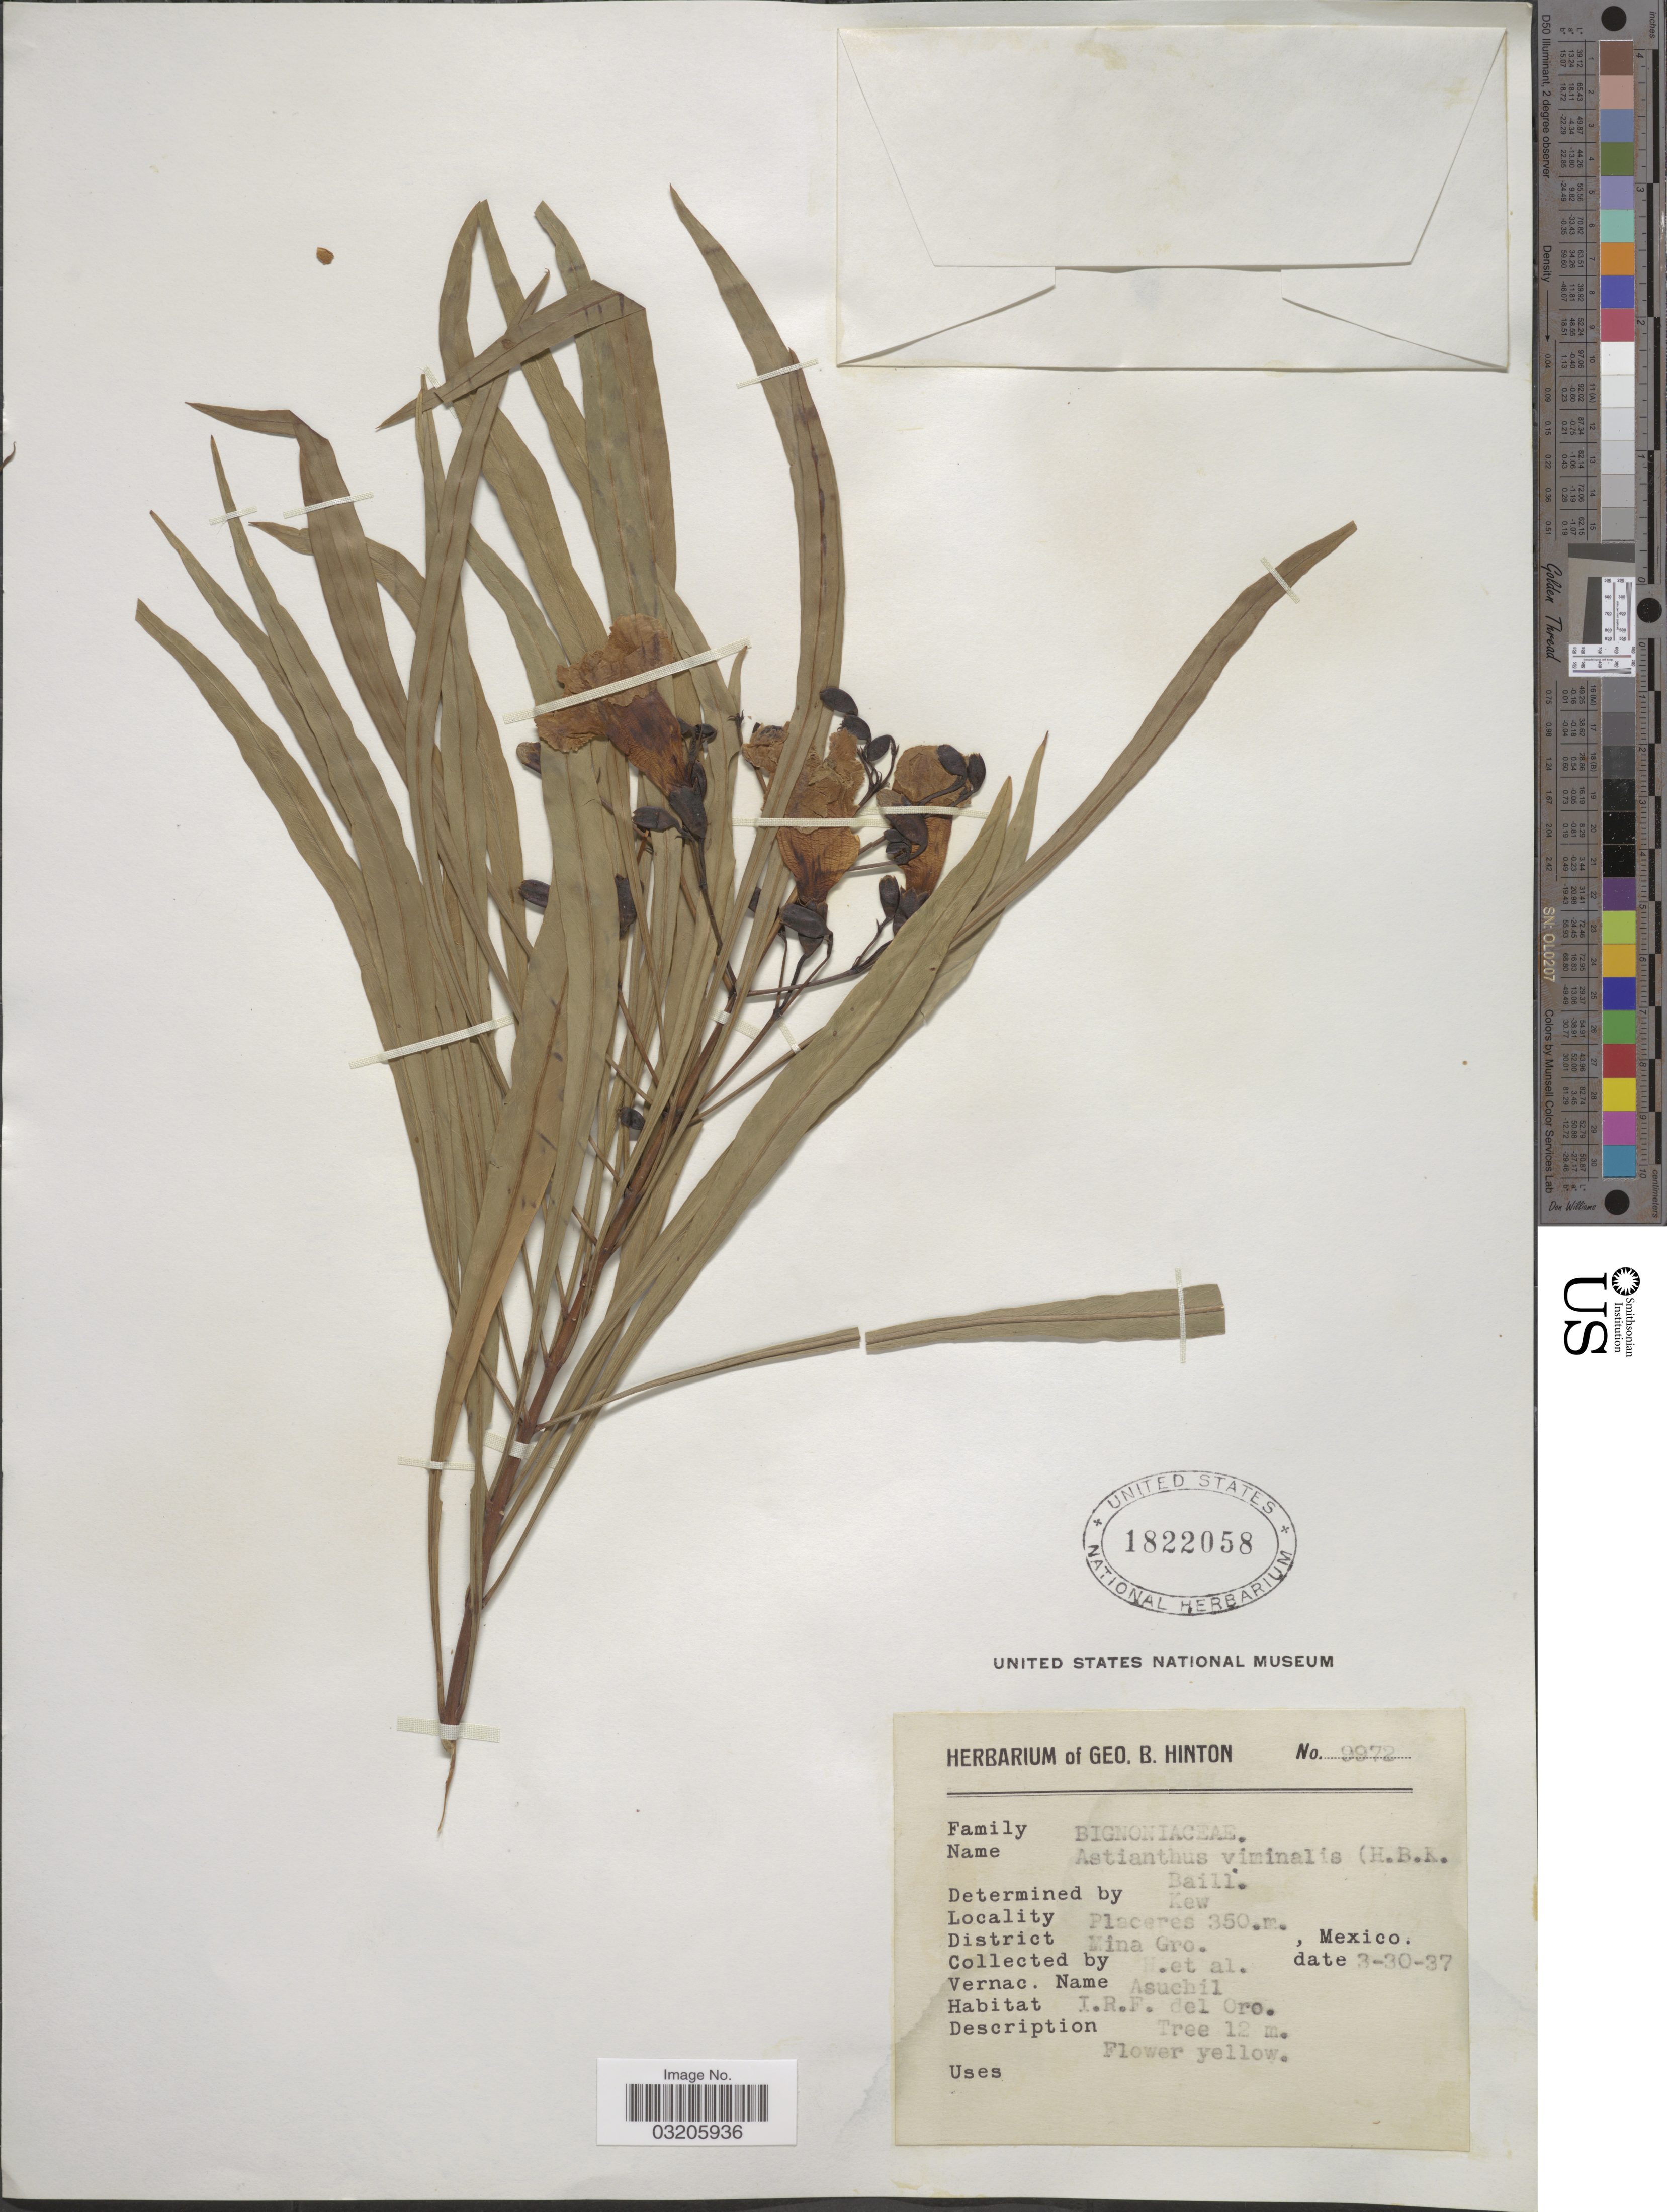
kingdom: Plantae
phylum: Tracheophyta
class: Magnoliopsida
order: Lamiales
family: Bignoniaceae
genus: Astianthus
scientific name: Astianthus viminalis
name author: (Kunth) Baill.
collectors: G. B. Hinton & et al.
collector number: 9972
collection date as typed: Transcribed d/m/y: 30/3/37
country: Mexico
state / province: Guerrero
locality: Placeres. Mina Gro.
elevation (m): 350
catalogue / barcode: US 1822058